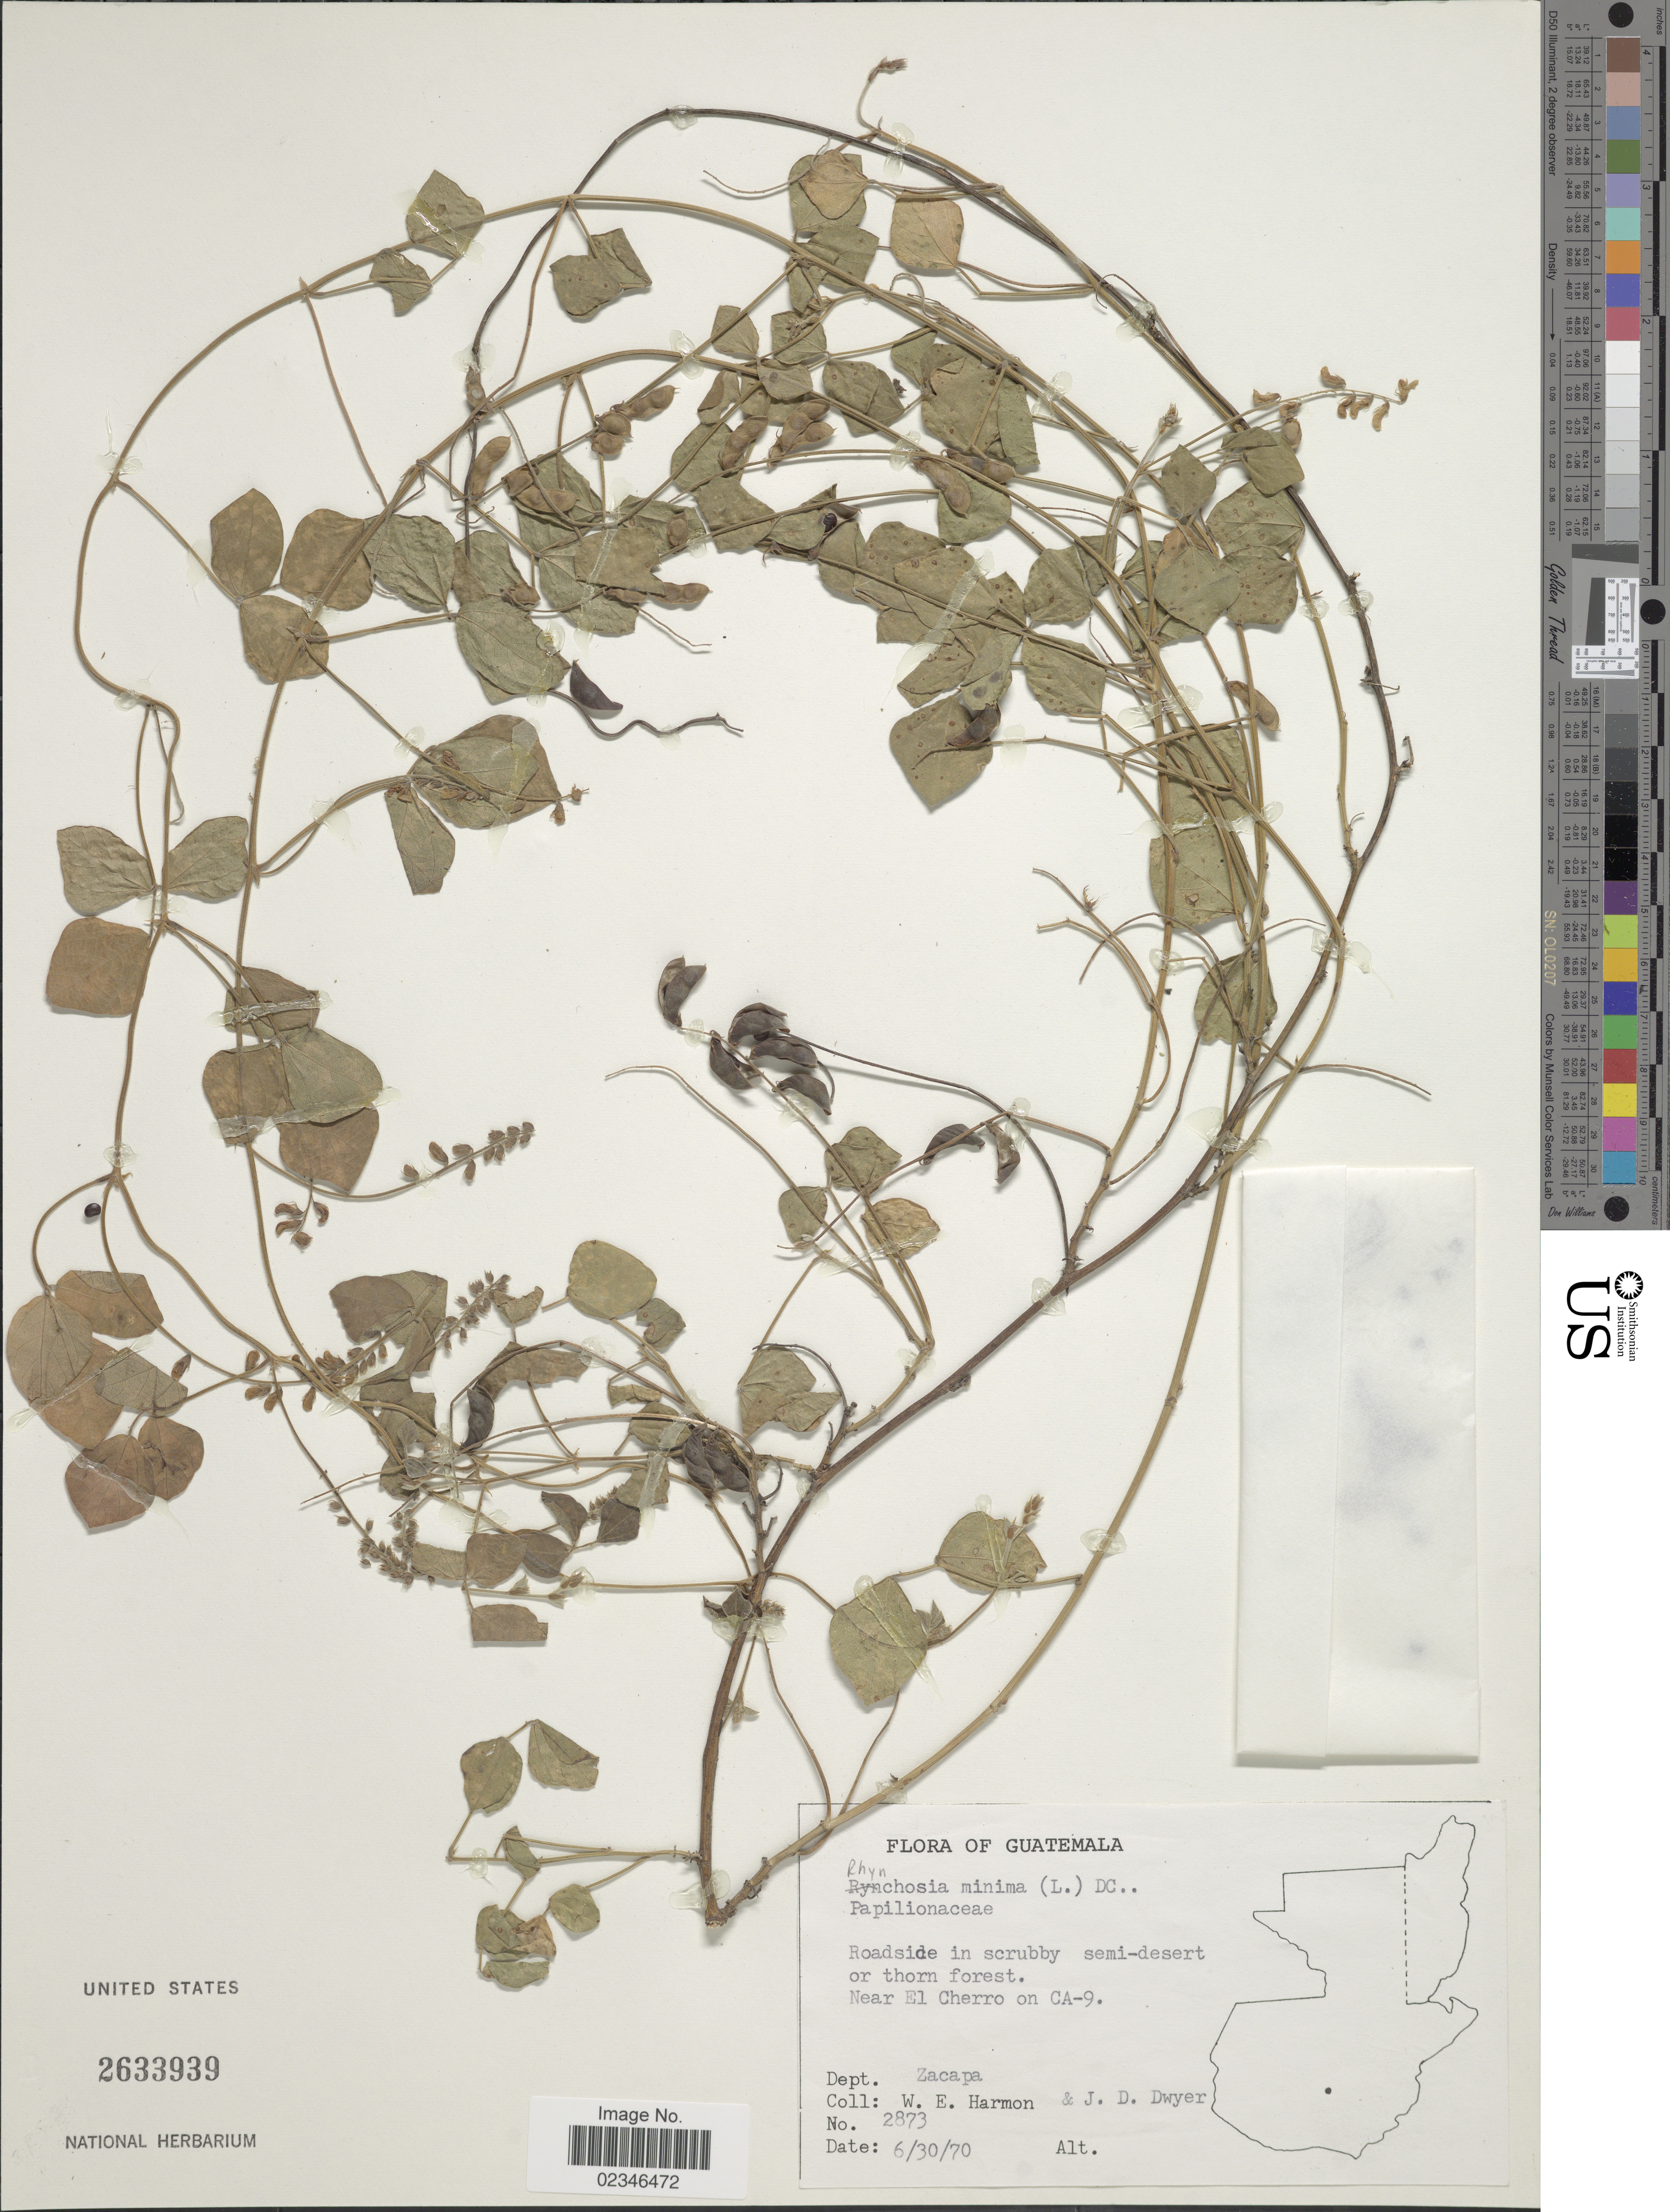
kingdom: Plantae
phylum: Tracheophyta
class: Magnoliopsida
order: Fabales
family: Fabaceae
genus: Rhynchosia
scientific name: Rhynchosia minima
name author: (L.) DC.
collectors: W. E. Harmon & J. D. Dwyer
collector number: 2873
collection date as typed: Transcribed d/m/y: 30/6/70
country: Guatemala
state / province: Zacapa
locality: Near El Cherro on CA-9. Dept. Zacapa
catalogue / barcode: US 2633939